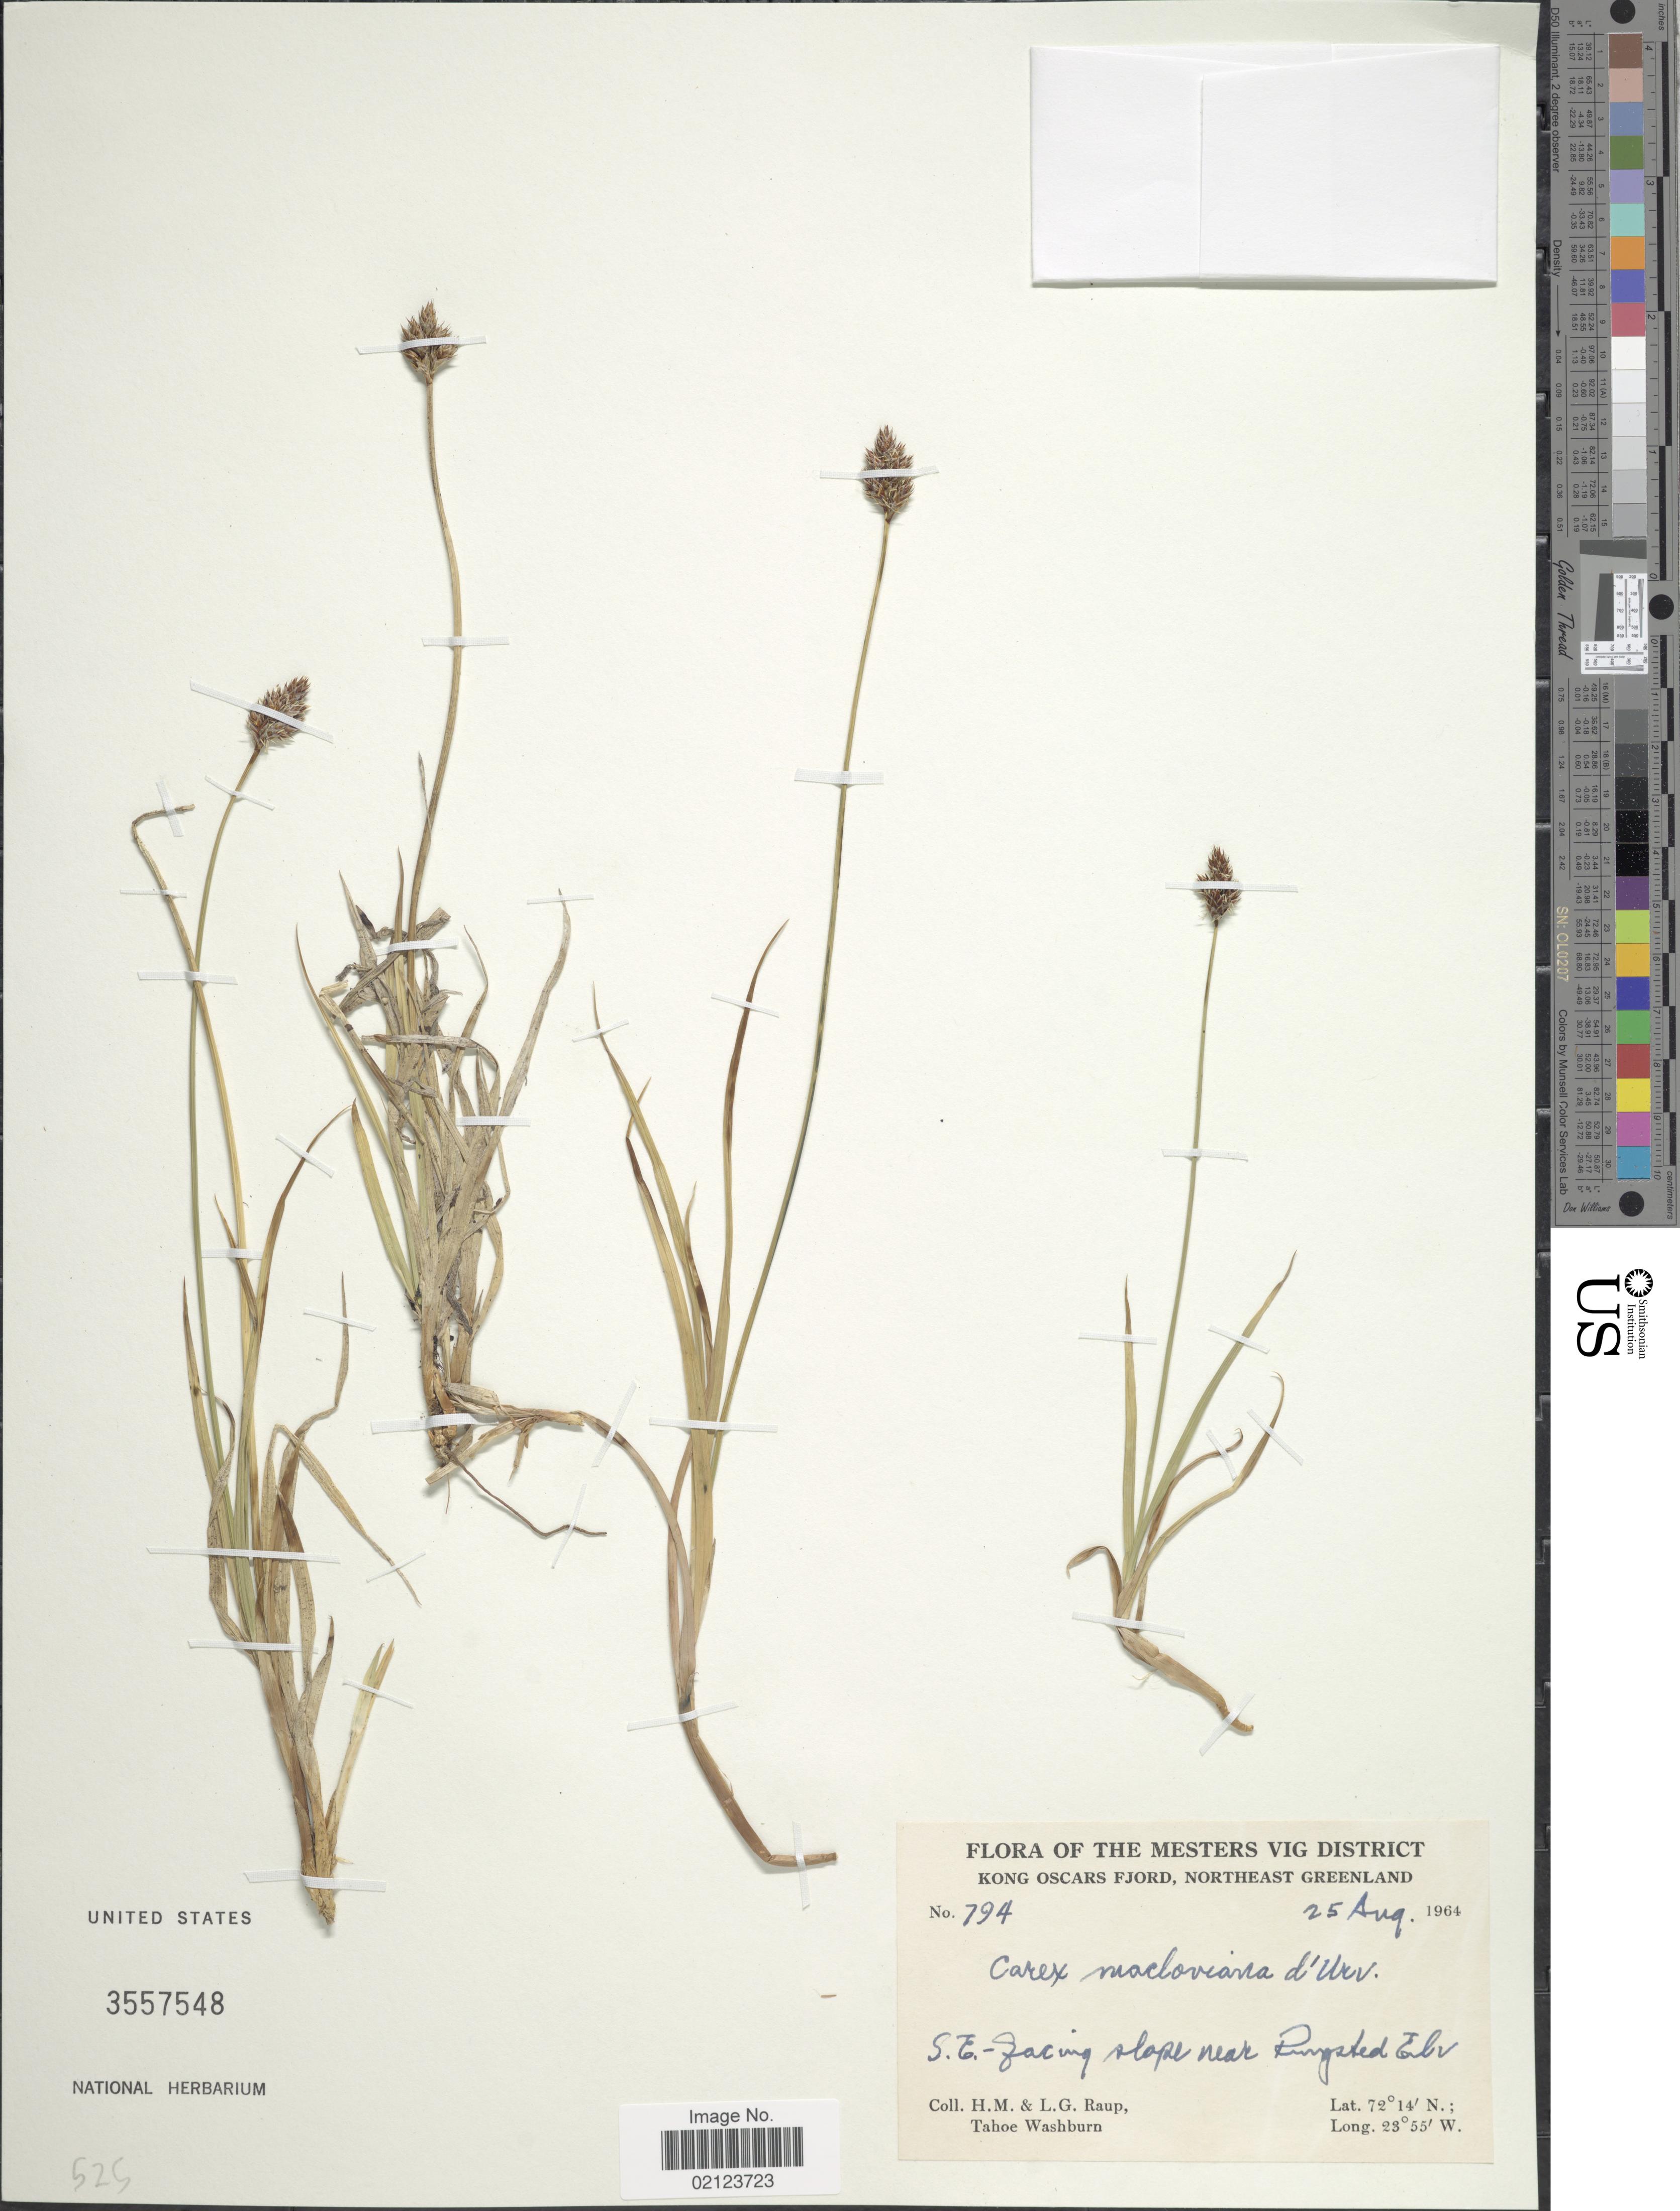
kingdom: Plantae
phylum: Tracheophyta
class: Liliopsida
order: Poales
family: Cyperaceae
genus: Carex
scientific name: Carex macloviana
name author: d'Urv.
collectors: H. Raup, L. Raup & T. Washburn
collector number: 794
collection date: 1964-08-25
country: Greenland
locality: Mesters Vig District. Kong Oscars Fjord, Northeast Greenland. S.E.-facing slope near Kingsted [illegible text]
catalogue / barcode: US 3557548